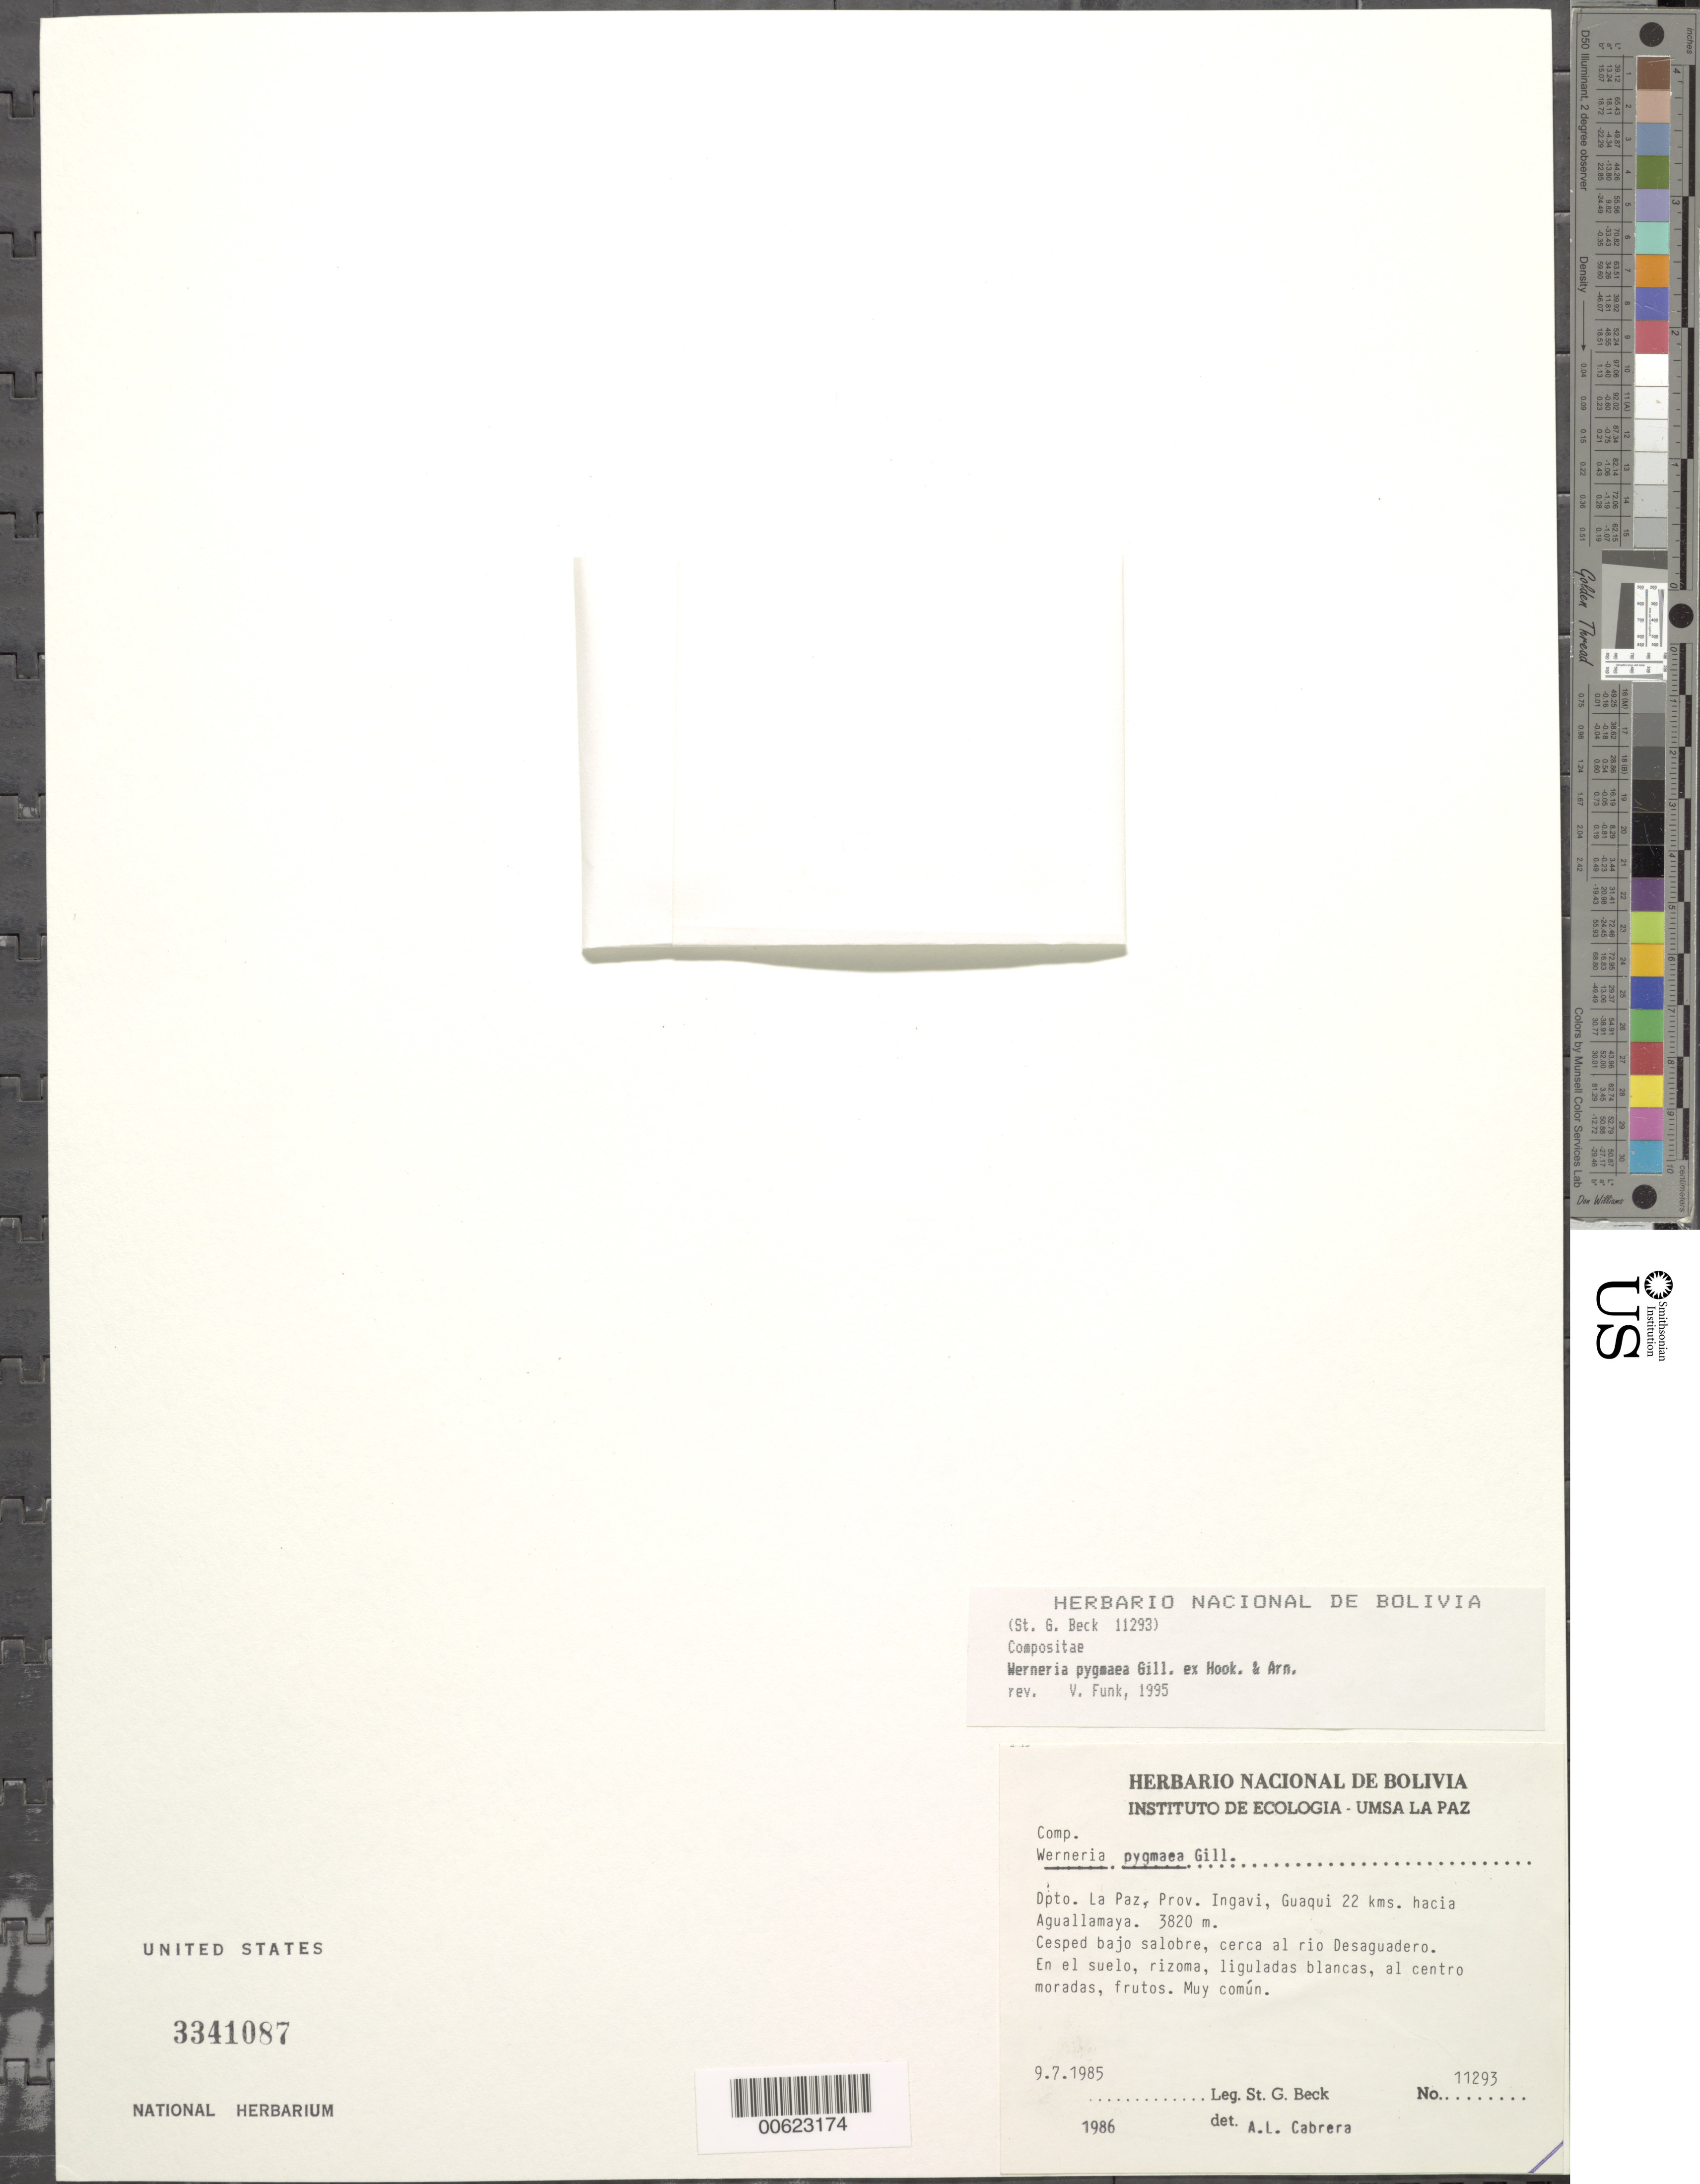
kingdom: Plantae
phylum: Tracheophyta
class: Magnoliopsida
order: Asterales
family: Asteraceae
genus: Werneria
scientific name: Werneria pygmaea complex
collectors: S. G. Beck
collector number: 11293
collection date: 1985-07-09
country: Bolivia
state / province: La Paz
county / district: Ingavi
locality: Guaqui, 22 kms hacia Aguallamaya, cerca al rio Desaguadero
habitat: Cesped bajo salobre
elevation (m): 3820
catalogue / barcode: US 3341087